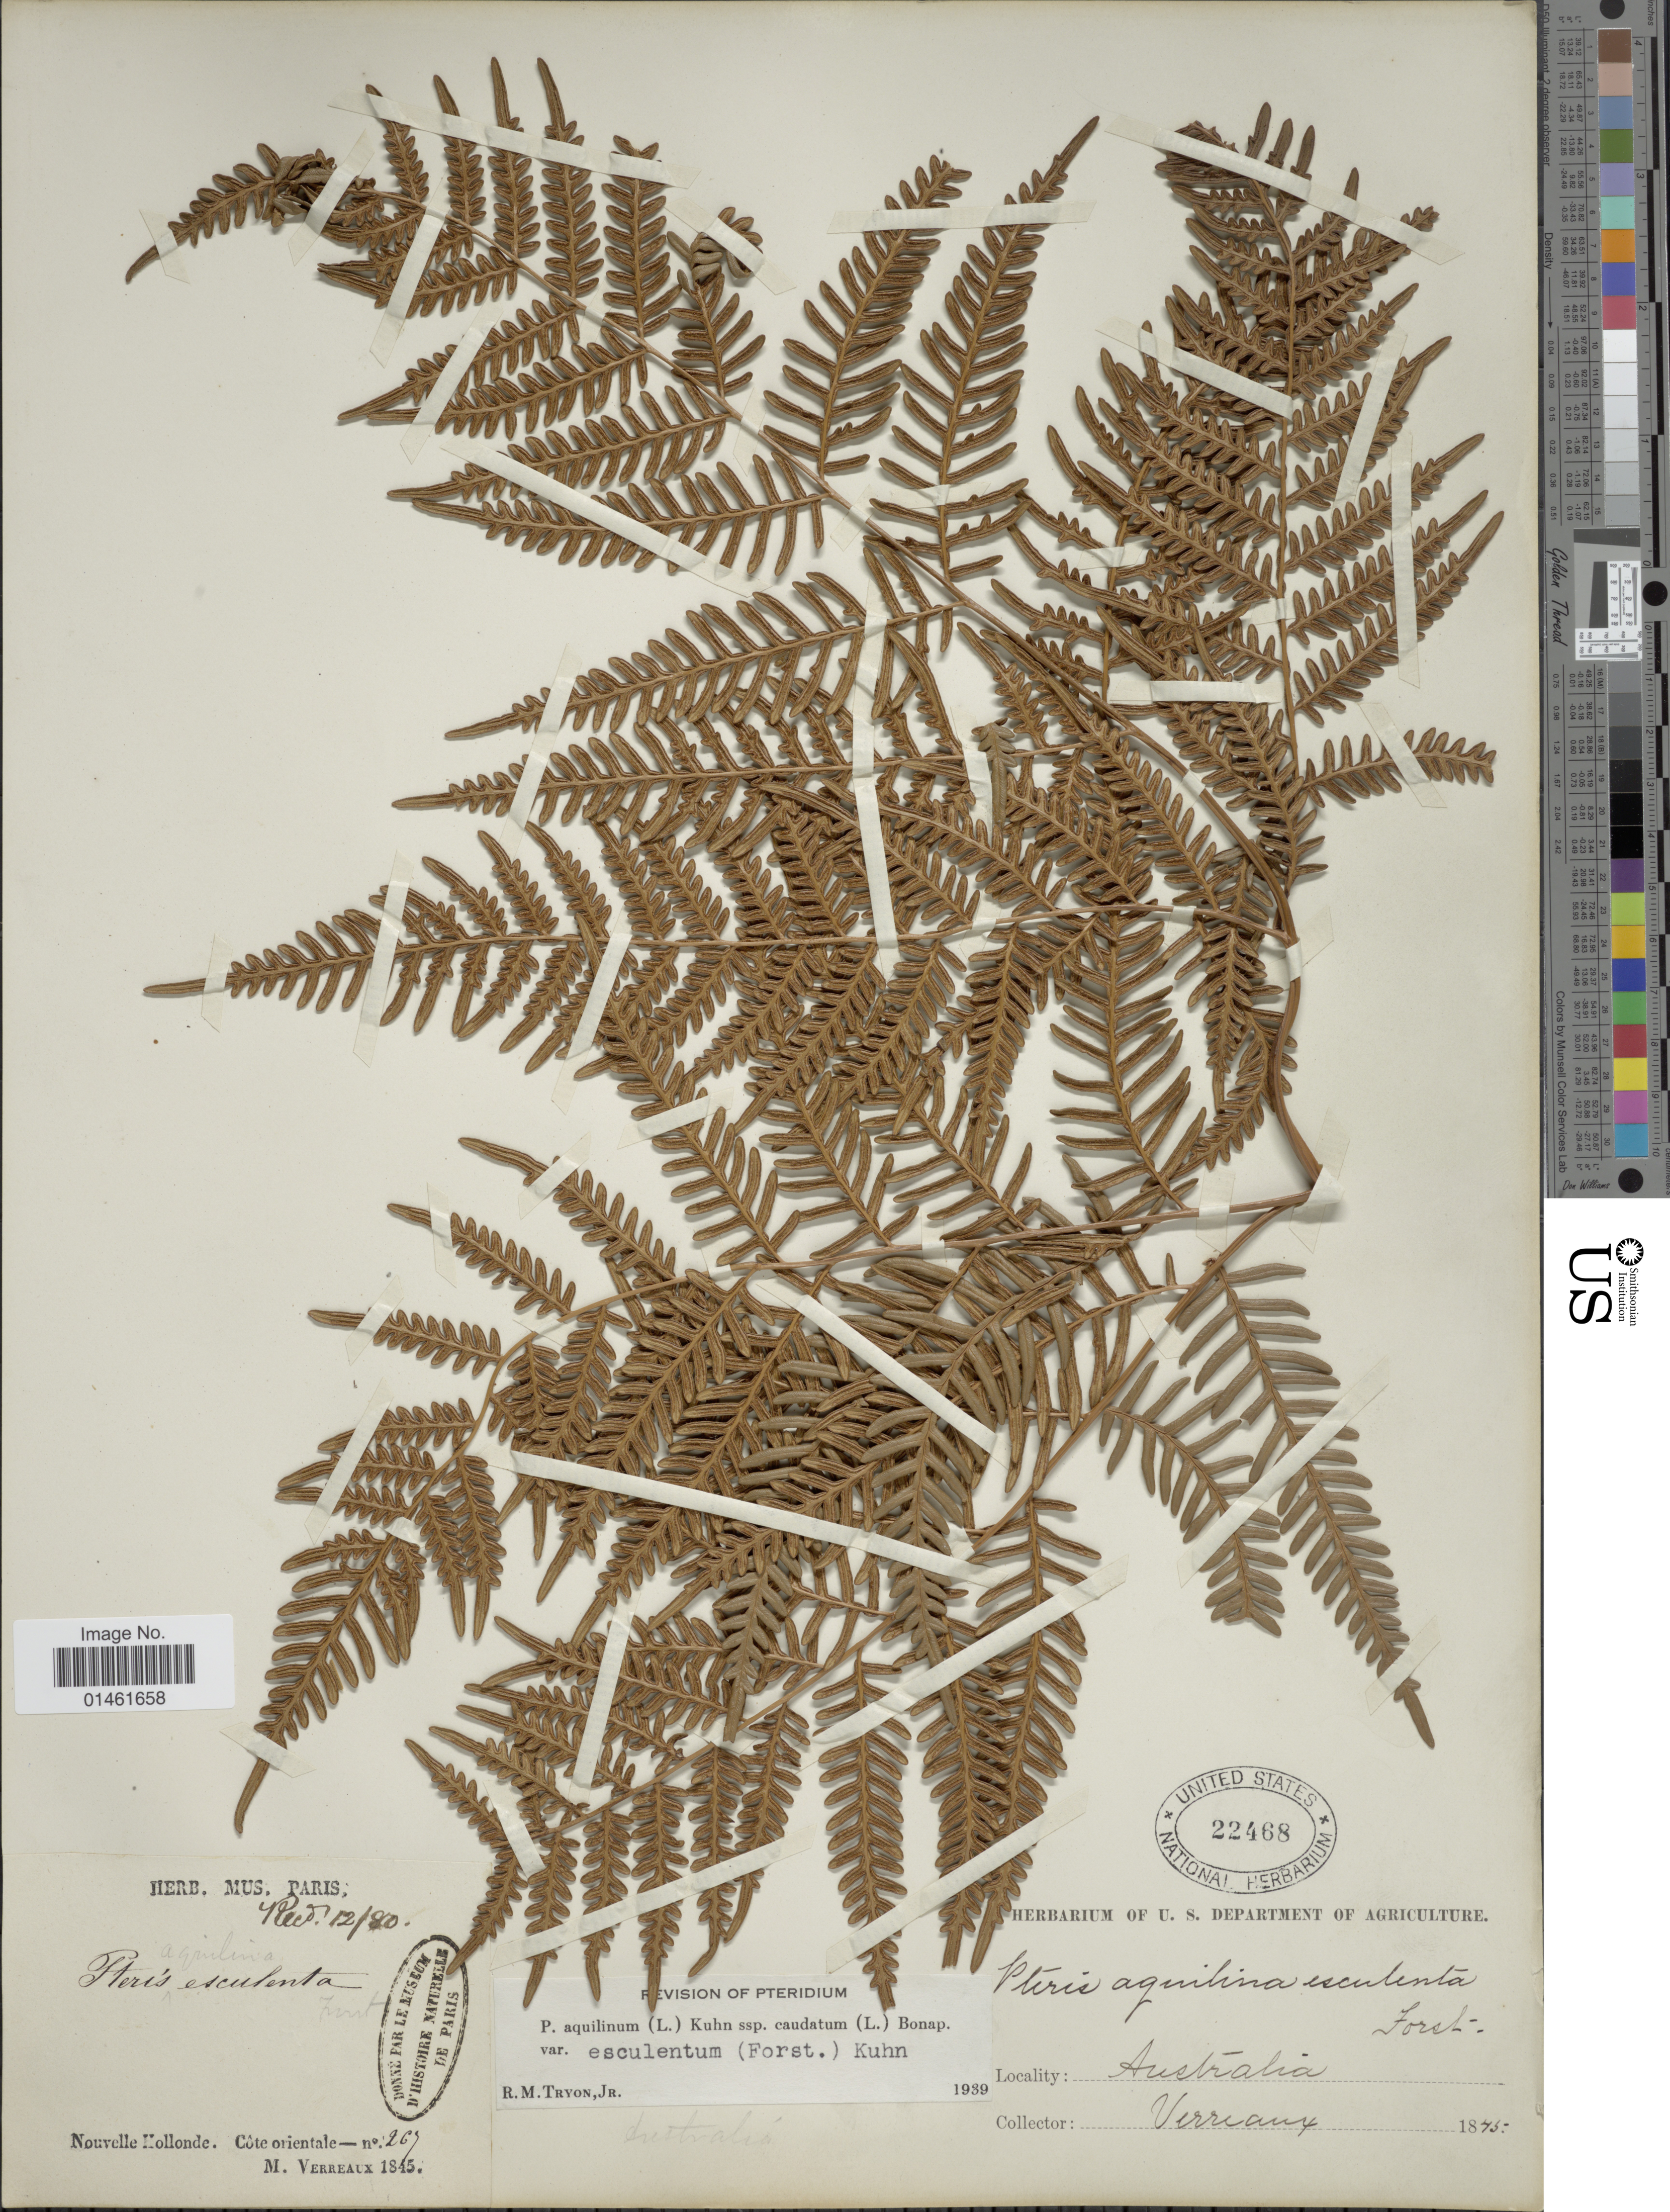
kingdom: Plantae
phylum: Tracheophyta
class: Polypodiopsida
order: Polypodiales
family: Dennstaedtiaceae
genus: Pteridium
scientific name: Pteridium esculentum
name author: (G. Forst.) Cockayne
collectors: M. Verreaux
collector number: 267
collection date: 1845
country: Australia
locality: Nouvelle Hollonde, Cote orientale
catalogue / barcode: US 22468